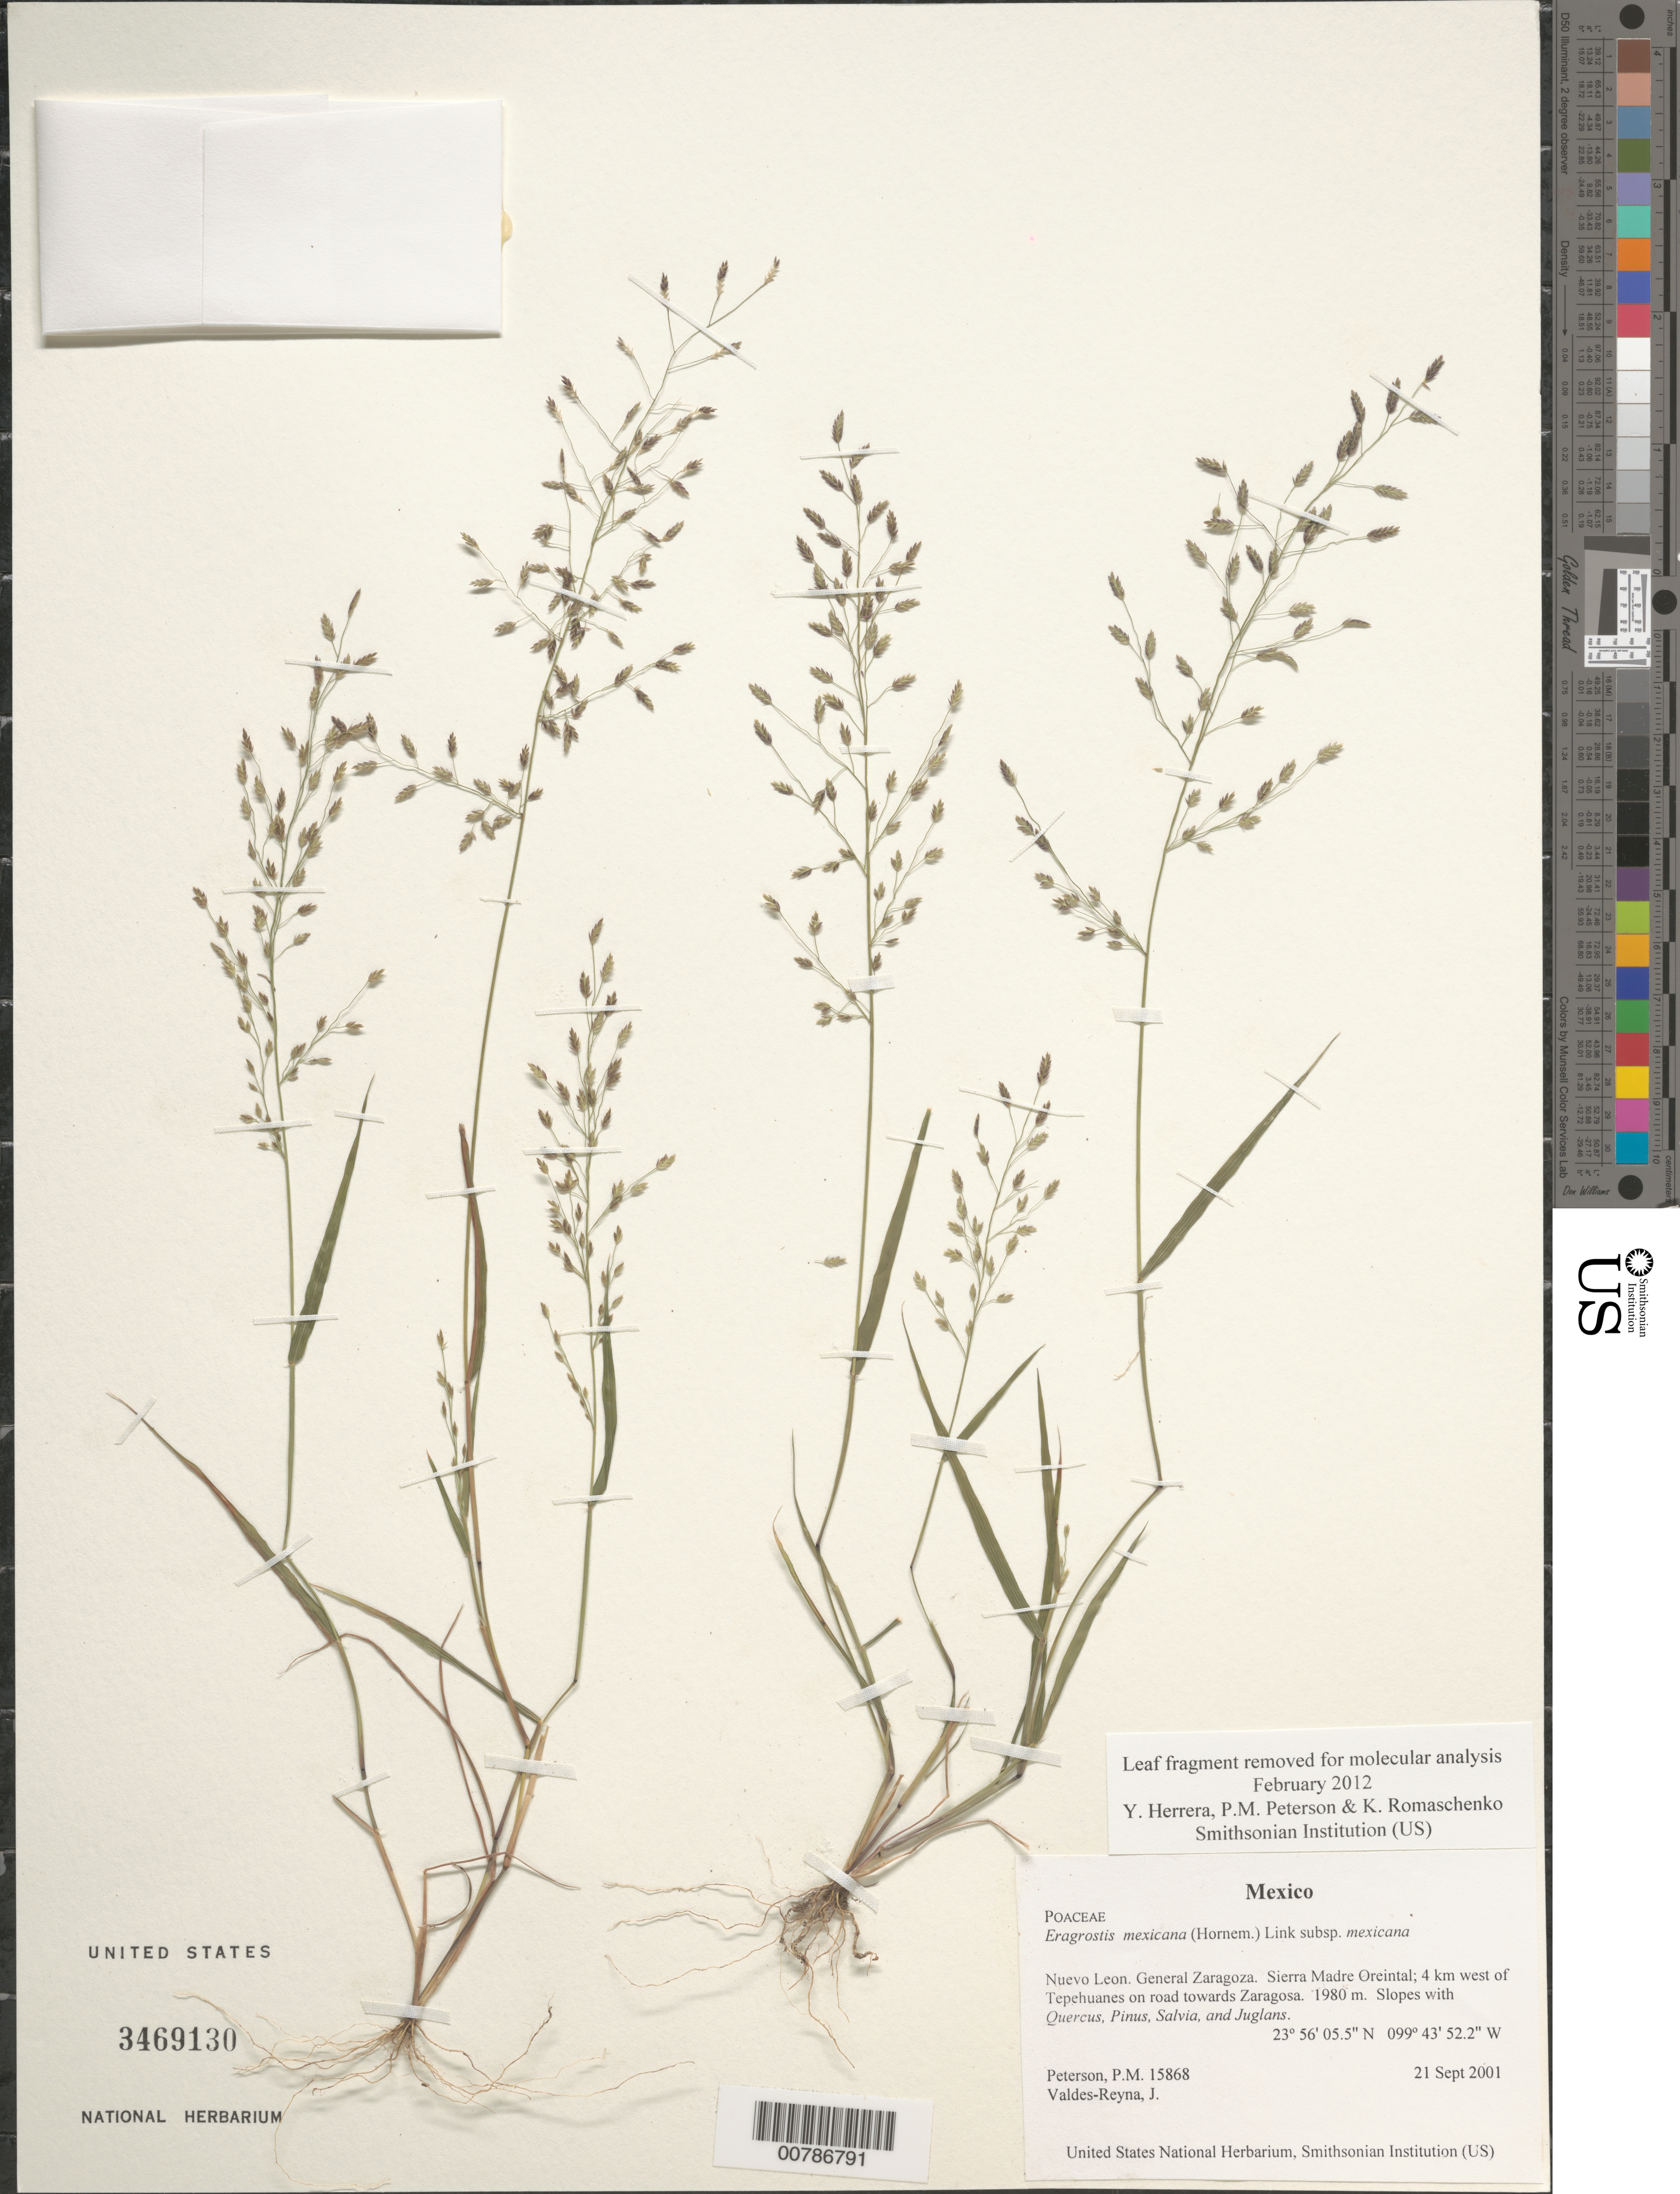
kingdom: Plantae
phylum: Tracheophyta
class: Liliopsida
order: Poales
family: Poaceae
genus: Eragrostis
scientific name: Eragrostis mexicana subsp. mexicana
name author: (Hornem.) Link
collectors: P. M. Peterson & J. Valdés-Reyna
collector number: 15868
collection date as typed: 21 Sep 2001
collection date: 2001-09-21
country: Mexico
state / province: Nuevo León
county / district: General Zaragoza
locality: Sierra Madre Oriental; 4 km west of Tepehuanes on road towards Zaragosa.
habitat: Slopes with ~Quercus, Pinus, Salvia, and Juglans~.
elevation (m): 1980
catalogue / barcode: US 3469130